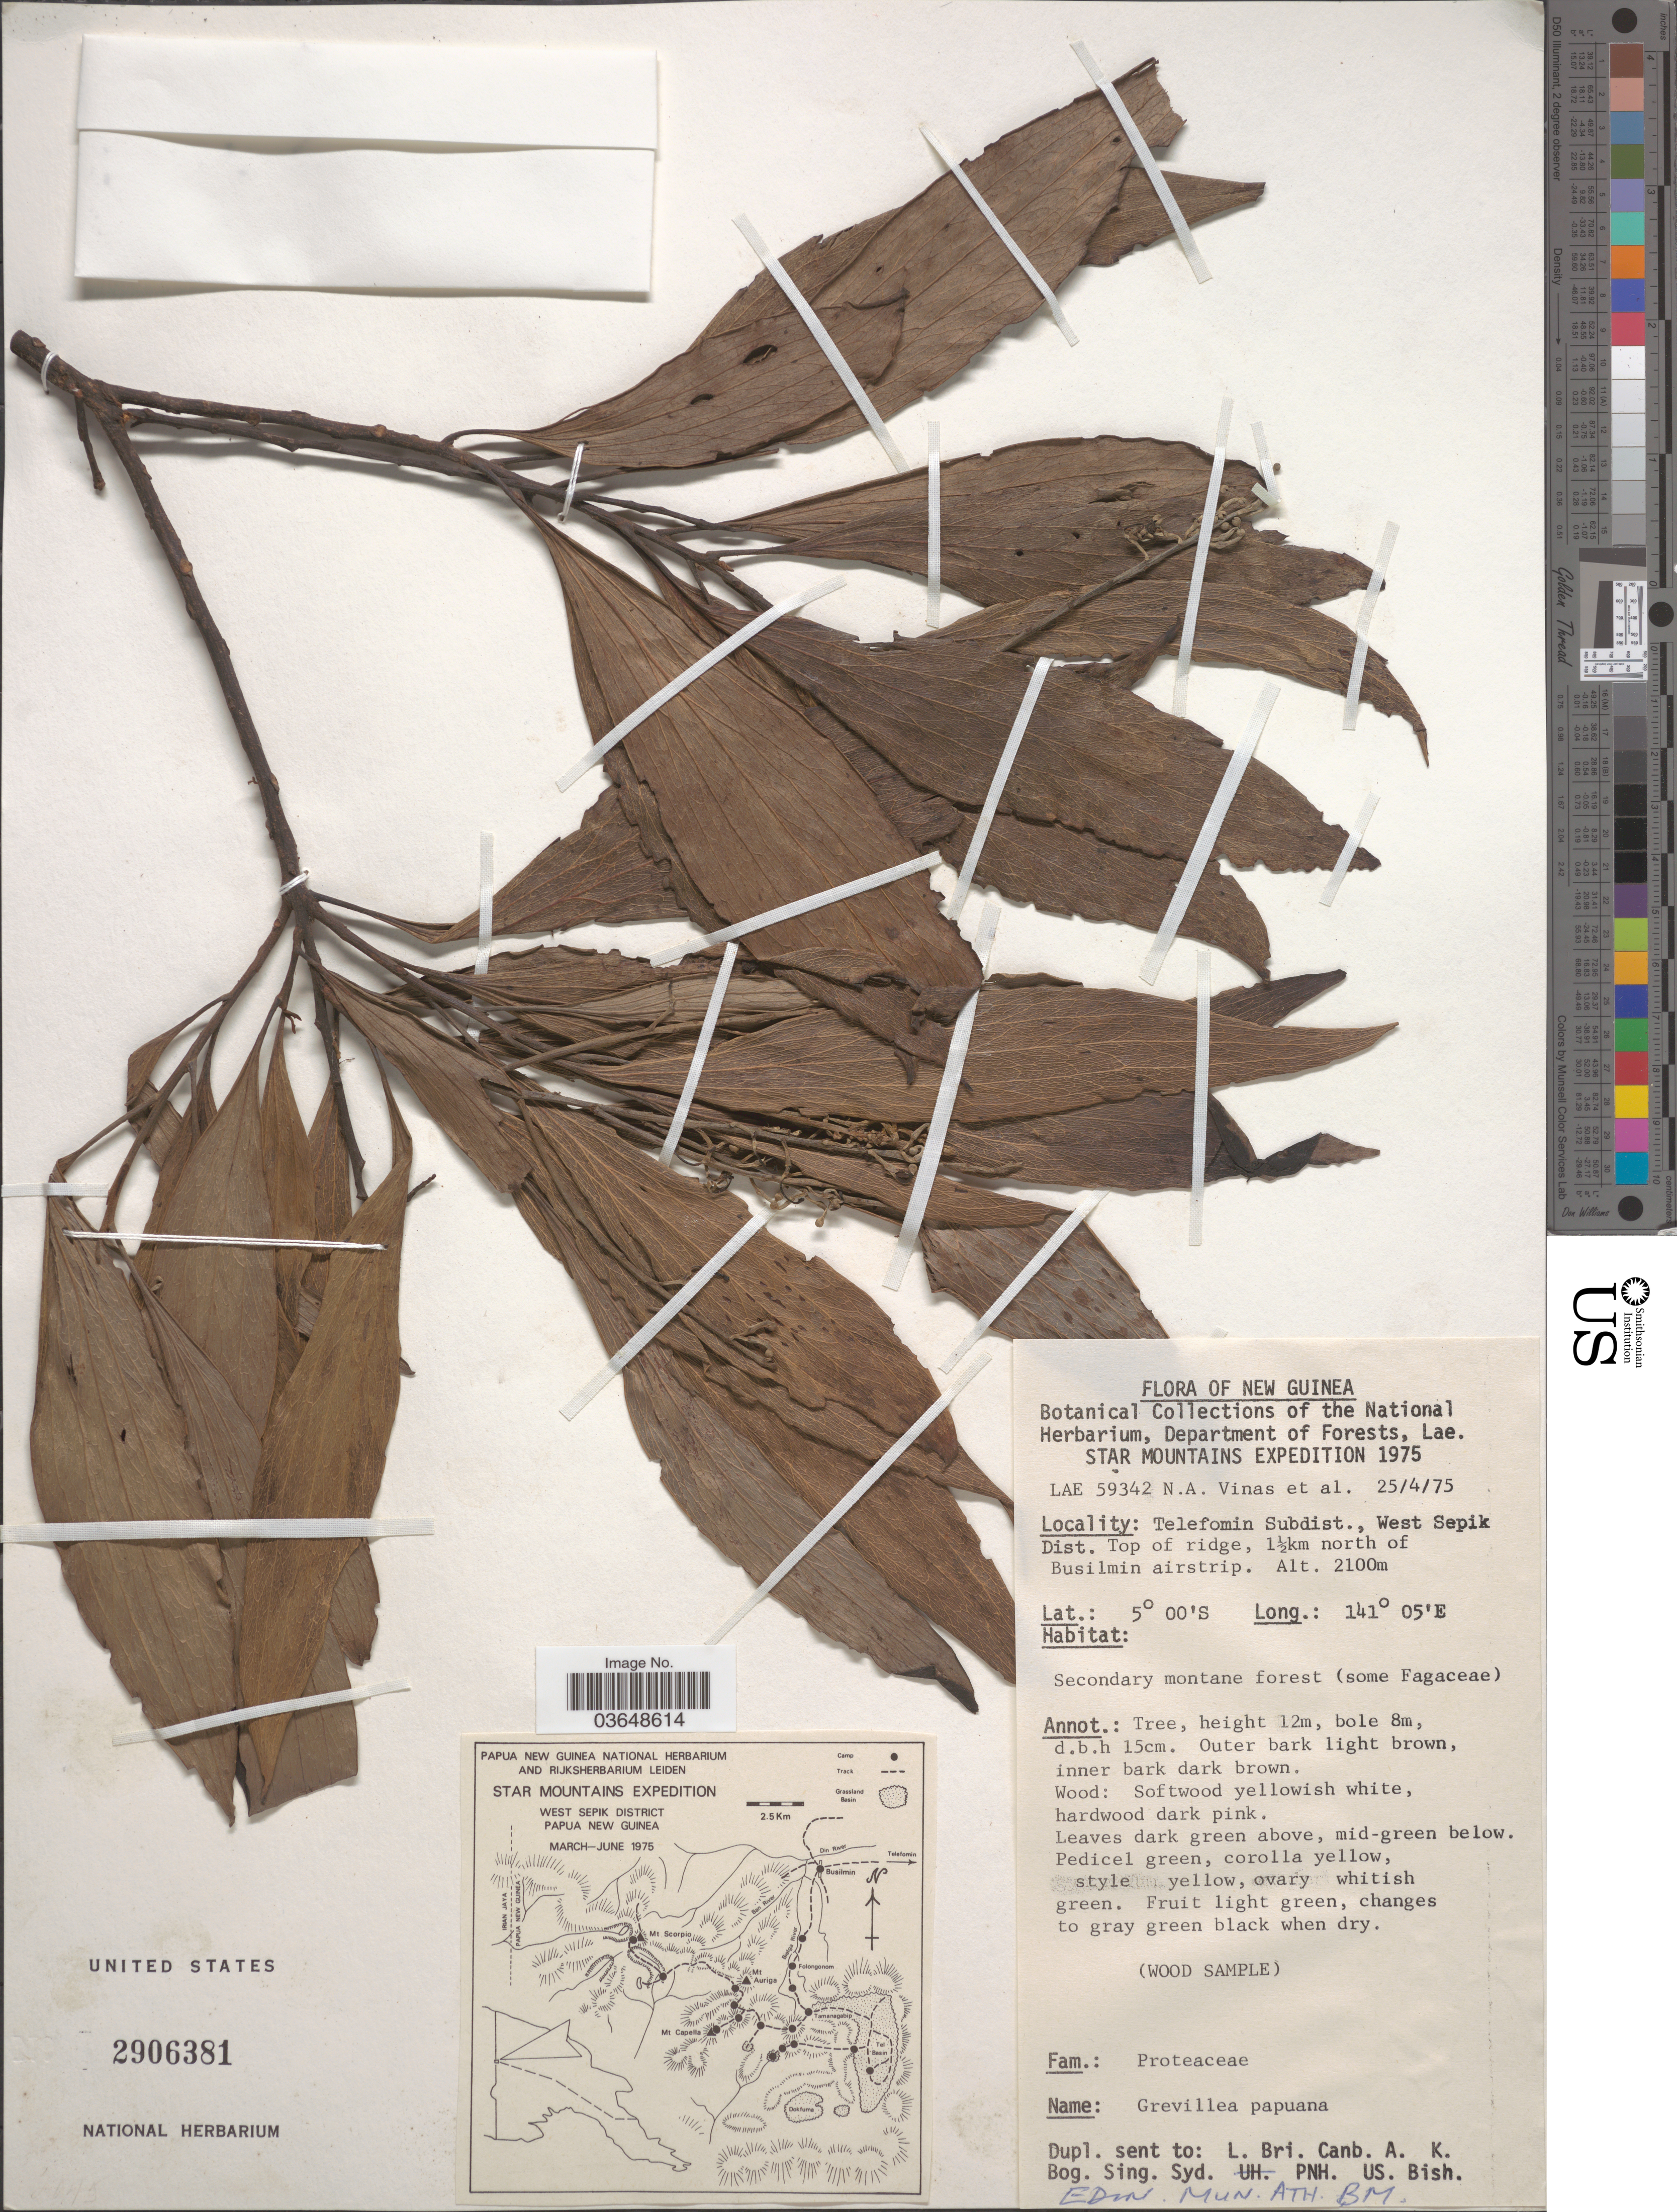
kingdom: Plantae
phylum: Tracheophyta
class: Magnoliopsida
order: Proteales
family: Proteaceae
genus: Grevillea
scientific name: Grevillea papuana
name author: Diels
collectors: N. Vinas & et al.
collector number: LAE59342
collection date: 1975-04-25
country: Papua New Guinea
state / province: Sandaun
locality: New Guinea. Star Mountains. Telefomin Subdist., West Sepik Dist. Top of ridge, 1½km north of Busilmin airstrip.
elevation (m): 2100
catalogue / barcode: US 2906381